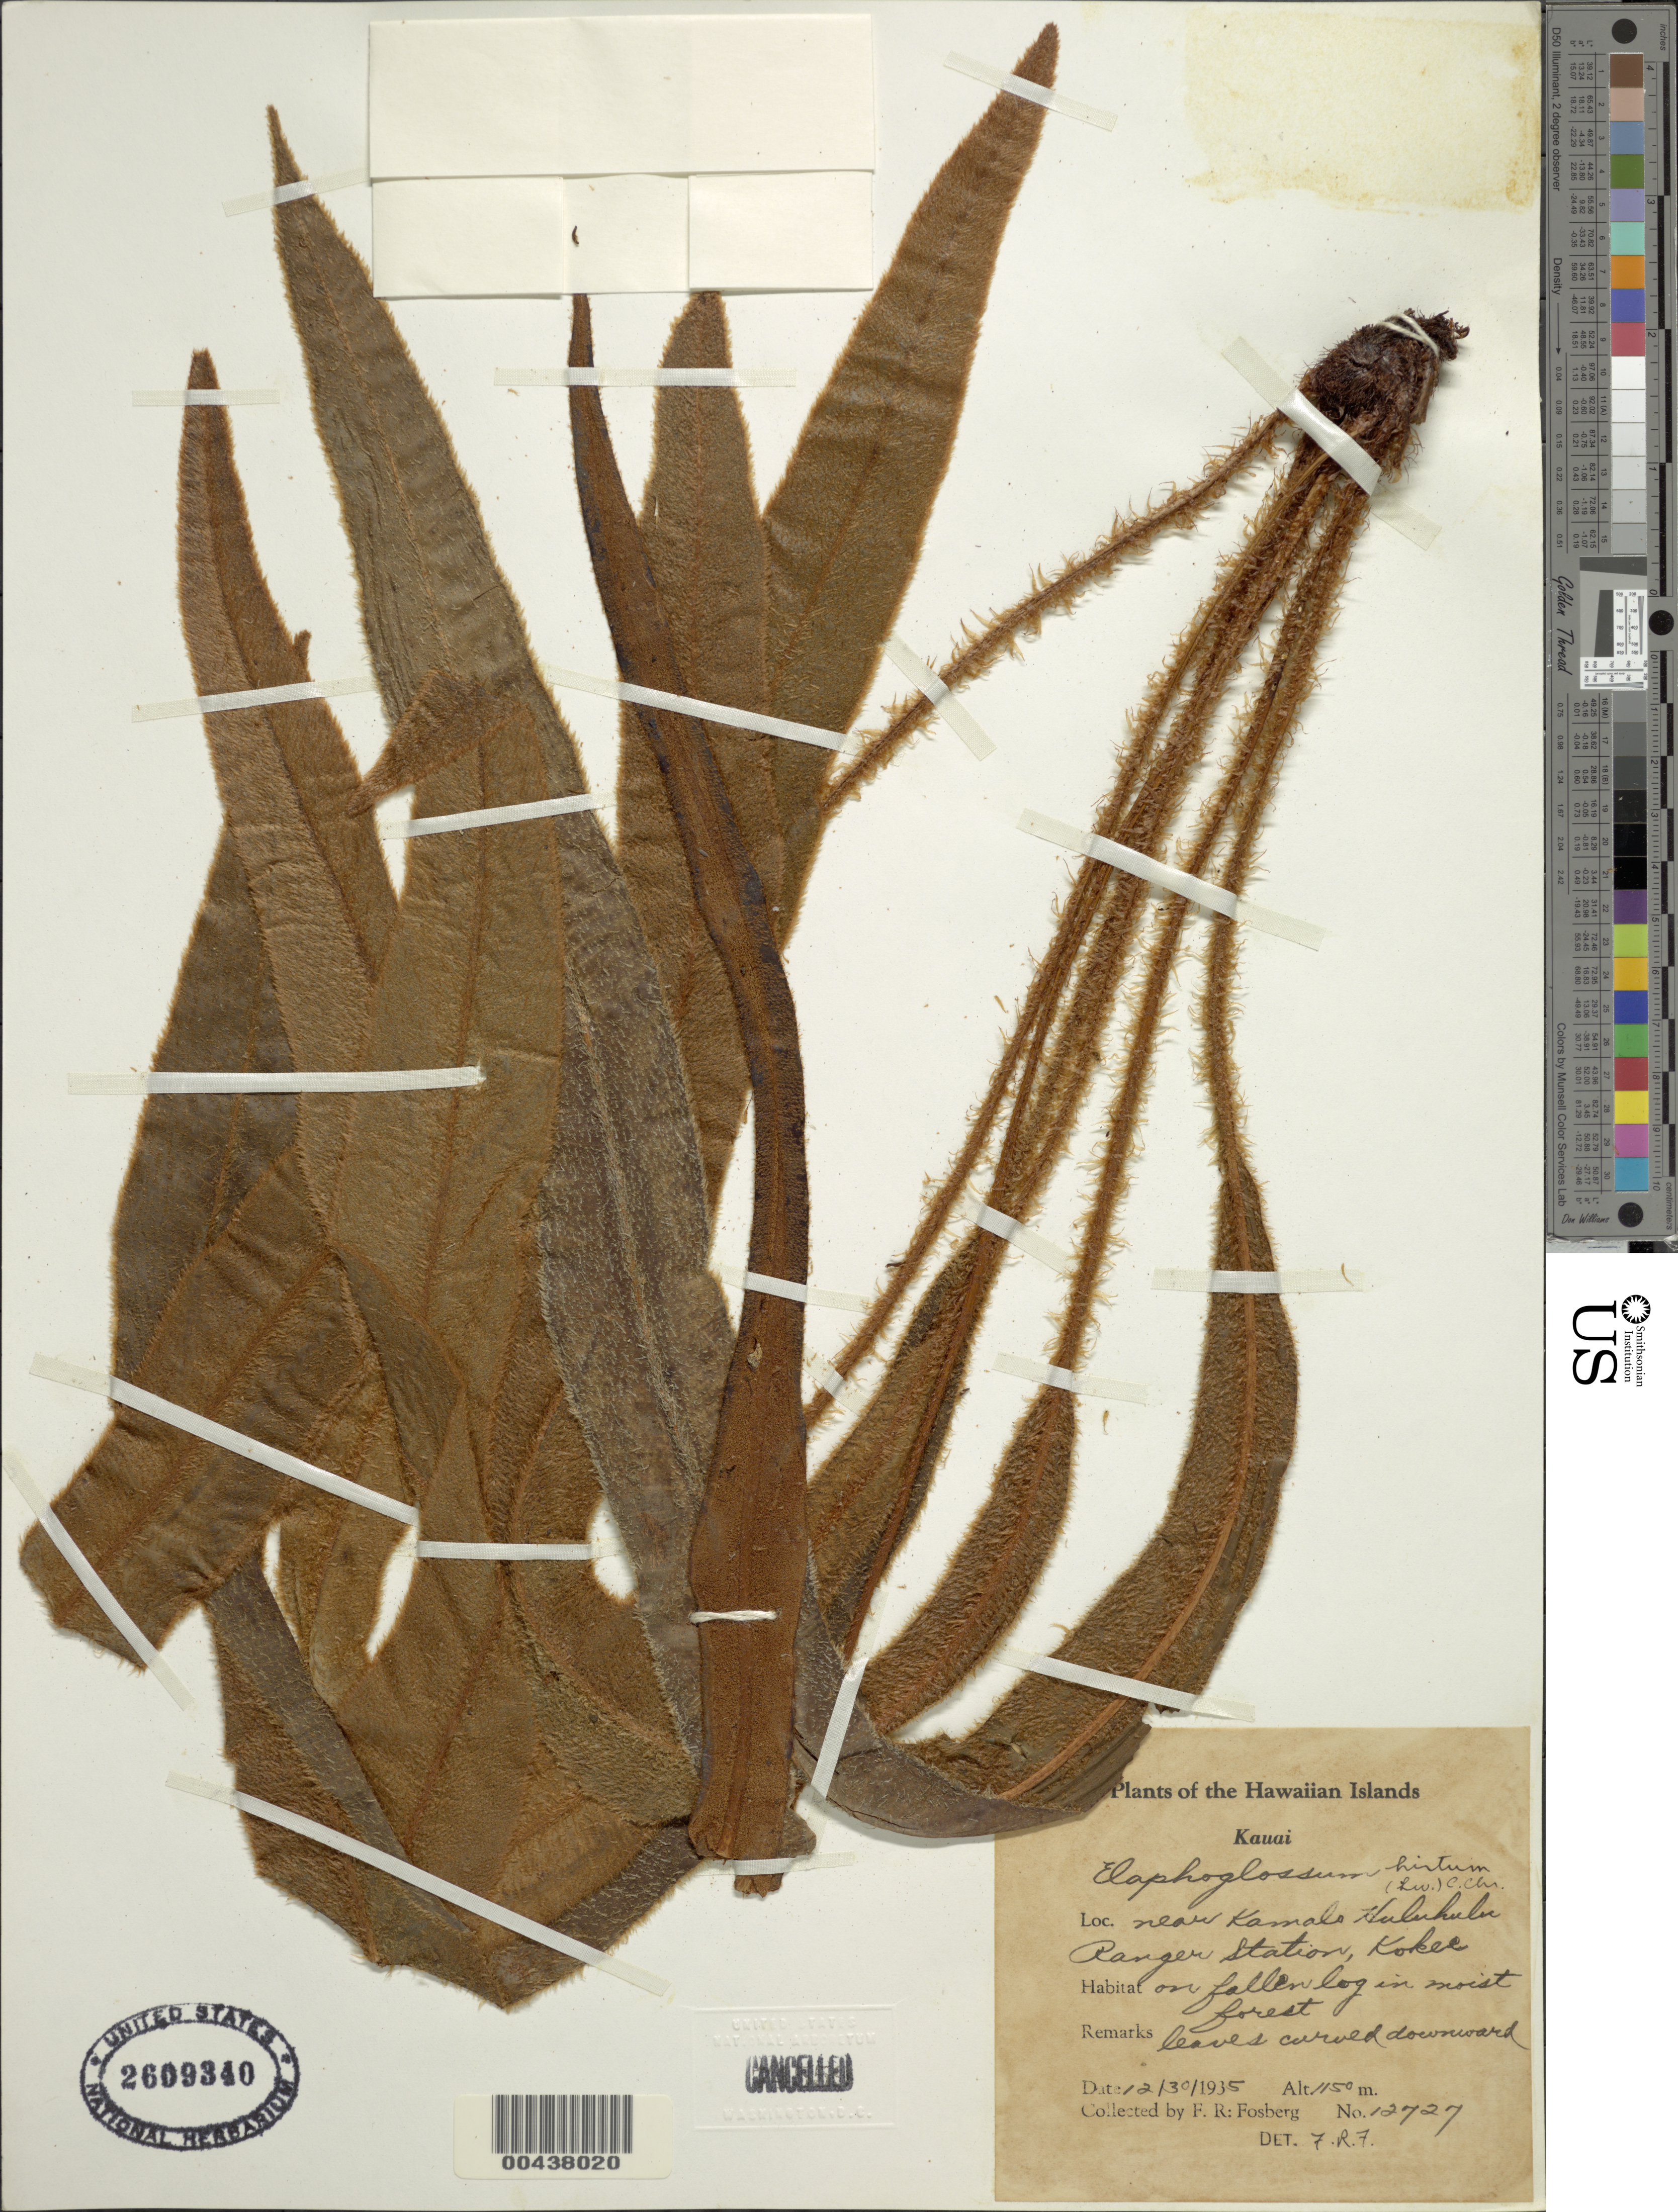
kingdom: Plantae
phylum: Tracheophyta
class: Polypodiopsida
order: Polypodiales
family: Dryopteridaceae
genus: Elaphoglossum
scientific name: Elaphoglossum hirtum var. micans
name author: C. Chr.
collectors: F. R. Fosberg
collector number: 12727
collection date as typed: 30 Dec 1935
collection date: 1935-12-30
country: United States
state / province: Hawaii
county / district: Kauai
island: Kaua'i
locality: near Kamalo Huluhulu Ranger Station, Kokee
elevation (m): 1150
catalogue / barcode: US 2609340